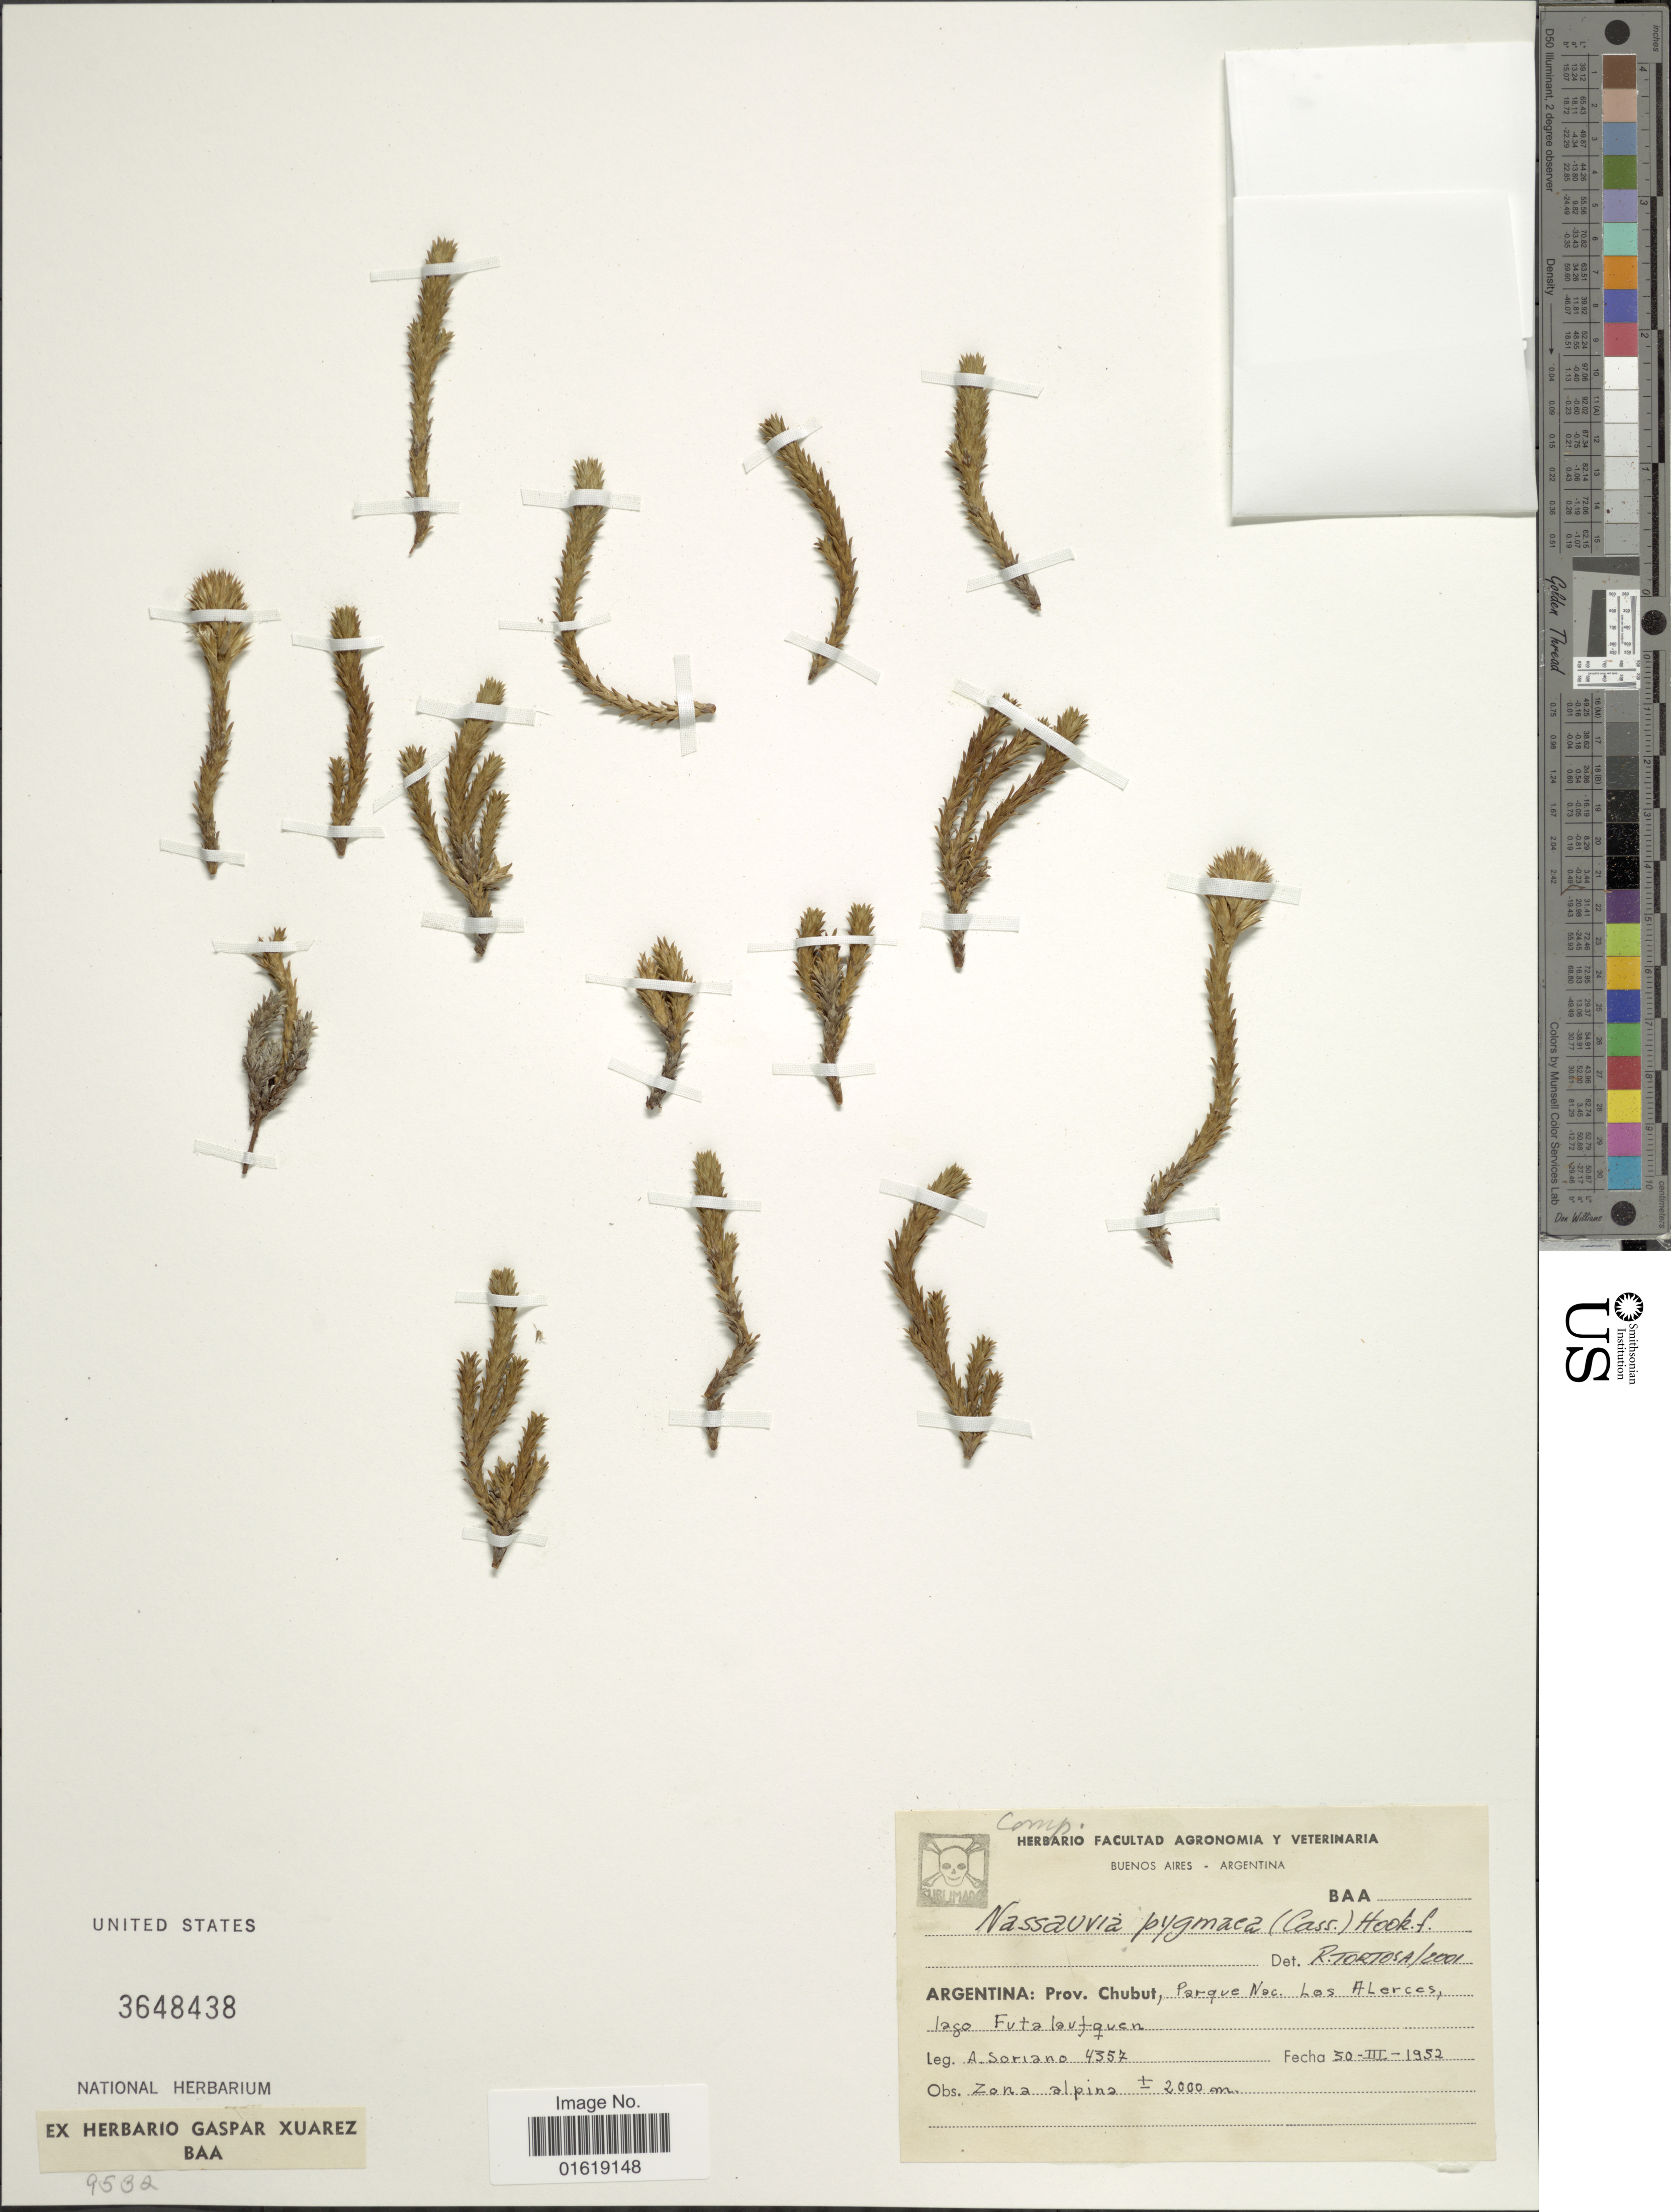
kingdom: Plantae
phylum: Tracheophyta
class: Magnoliopsida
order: Asterales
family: Asteraceae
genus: Nassauvia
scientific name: Nassauvia pygmaea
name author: (Cass.) Hook. f.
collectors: A. Soriano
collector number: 4357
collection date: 1952-03-30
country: Argentina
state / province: Chubut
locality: Argentina: Prov. Chubut, Parque Nac. Los Alerces, lago Futalaufquen.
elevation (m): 2000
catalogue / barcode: US 3648438